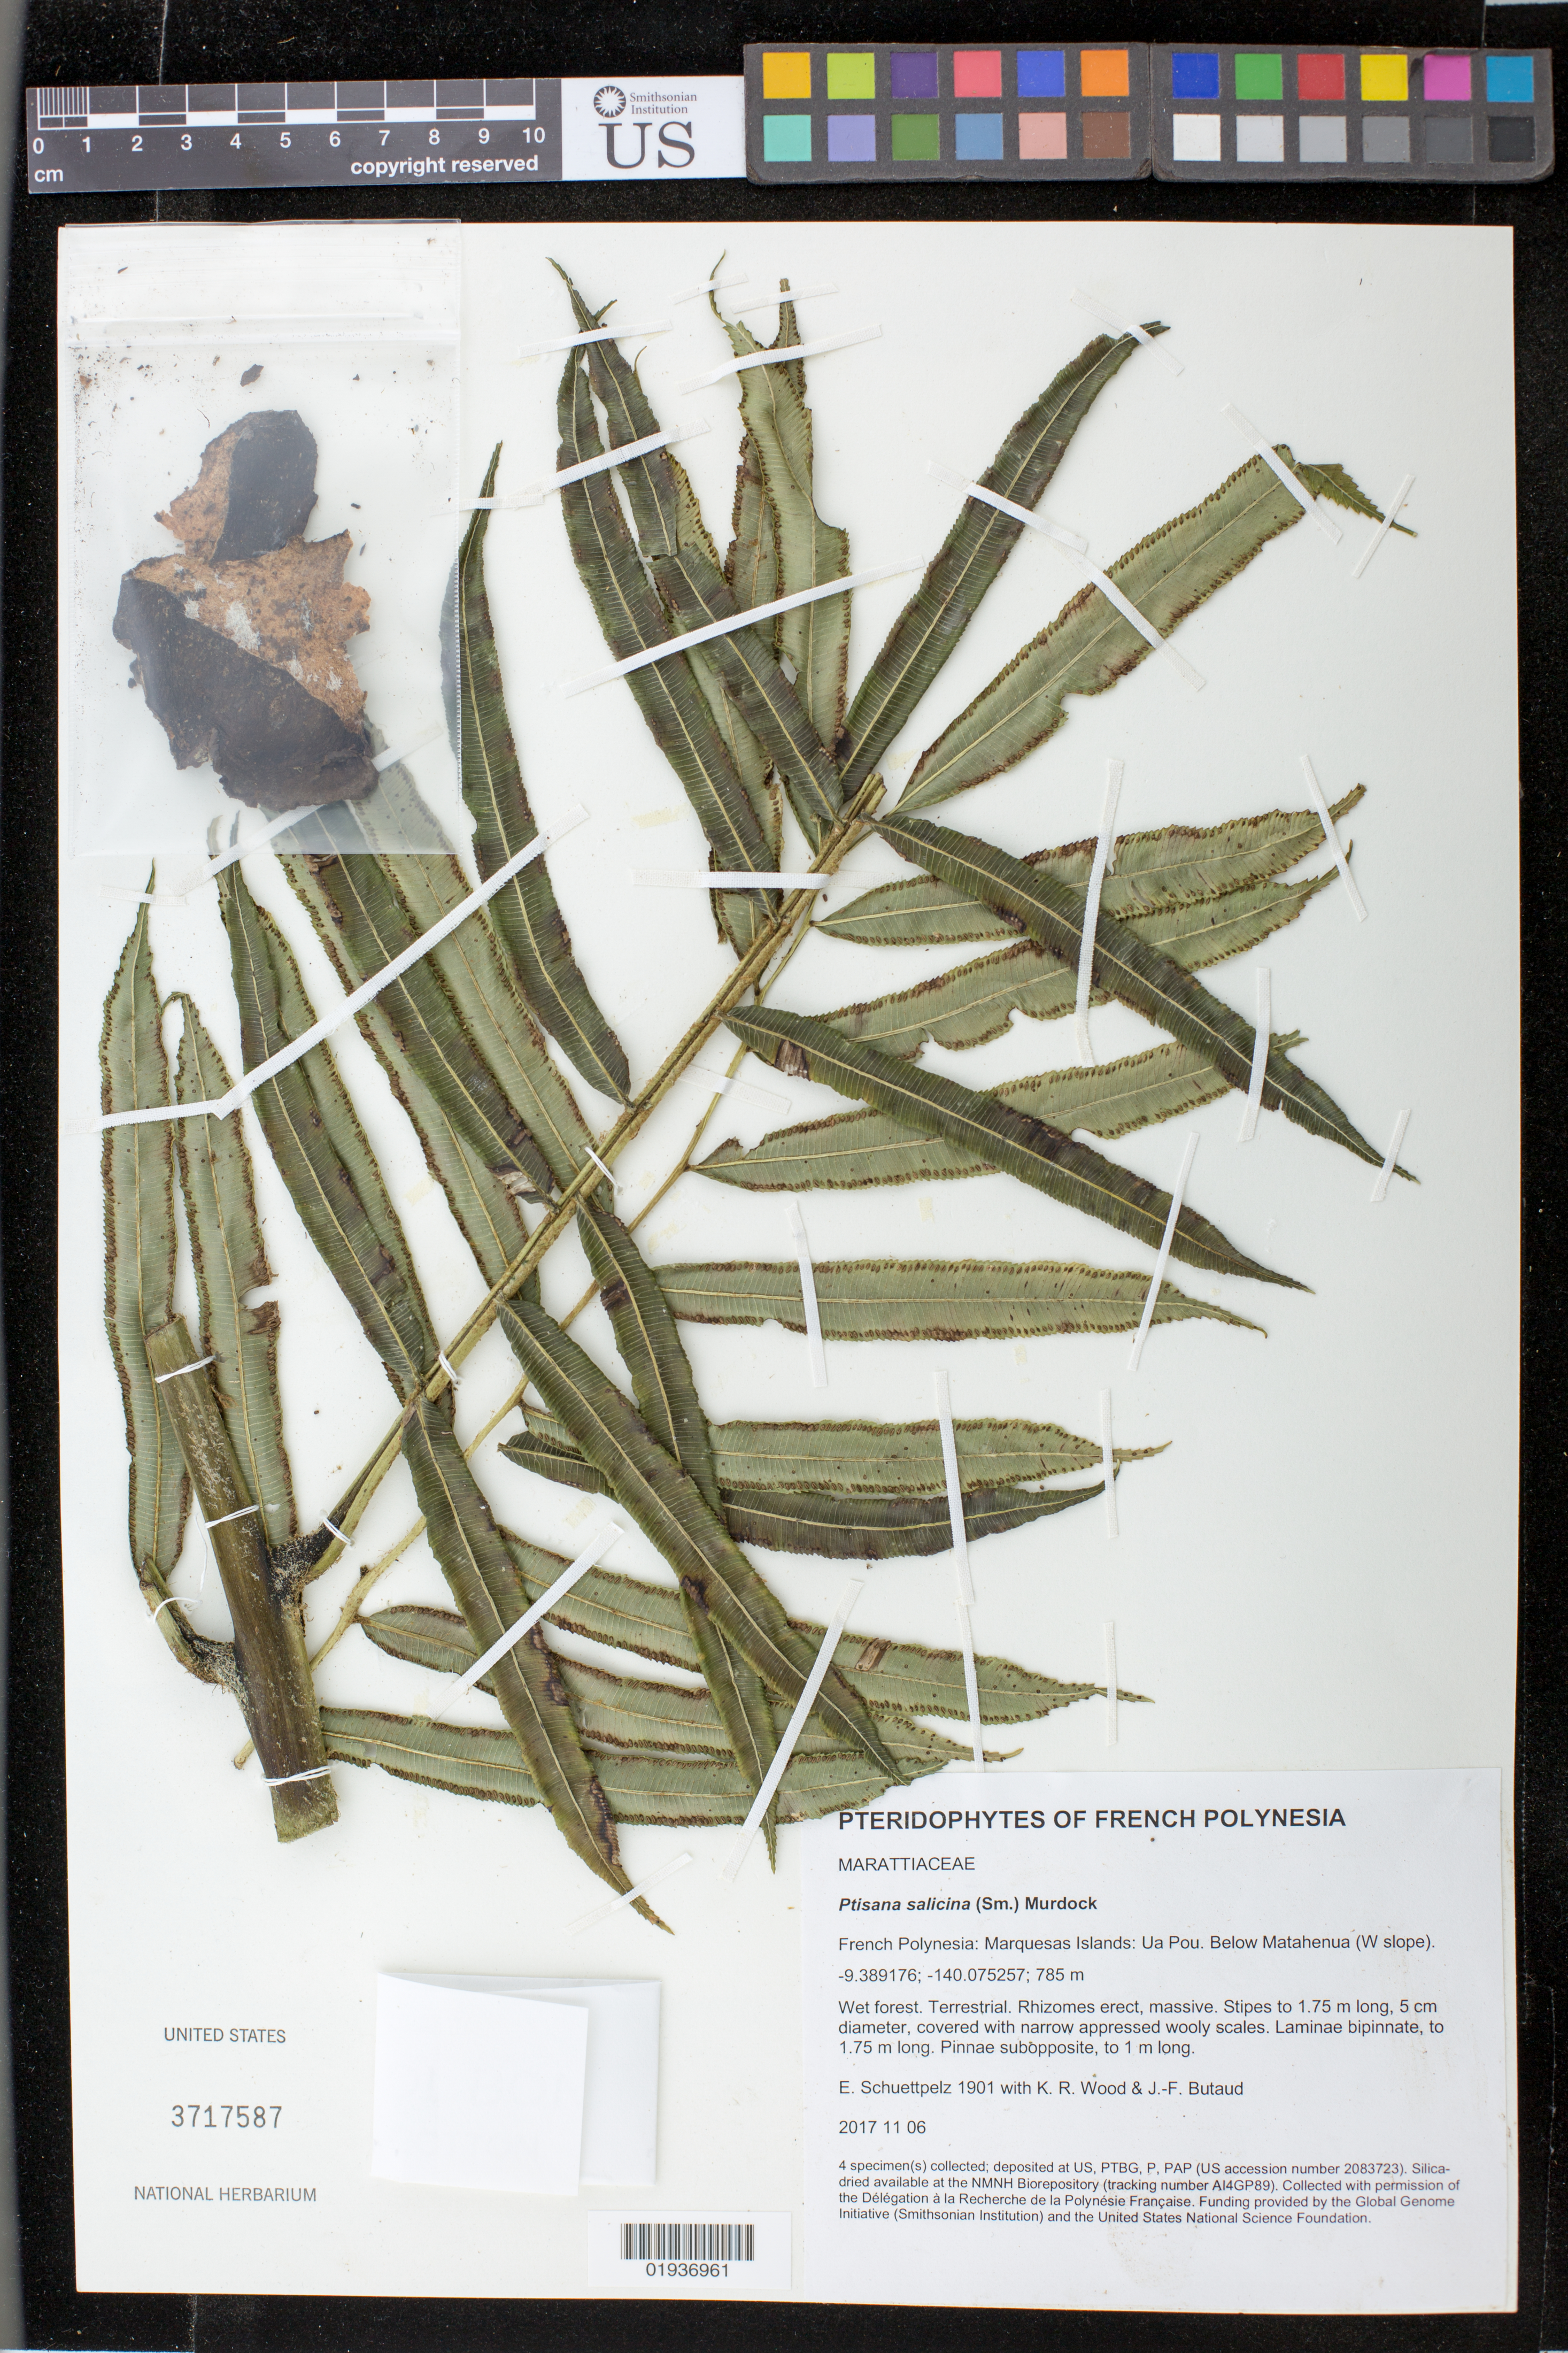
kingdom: Plantae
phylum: Tracheophyta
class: Polypodiopsida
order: Marattiales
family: Marattiaceae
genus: Ptisana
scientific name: Ptisana salicina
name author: (Sm.) Murdock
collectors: E. Schuettpelz, K. R. Wood & J. -F. Butaud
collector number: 1901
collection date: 2017-11-06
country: French Polynesia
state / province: Marquesas Islands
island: Ua Pou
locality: Below Matahenua (W slope).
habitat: Wet forest.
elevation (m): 785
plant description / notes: Collected with permission of the Délégation à la Recherche de la Polynésie Française. Funding provided by the Global Genome Initiative (Smithsonian Institution) and the United States National Science Foundation. Silica dried tissue stored at AI4GP89 in the NMNH Biorepository, Smithsonian Institution.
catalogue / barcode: US 3717587